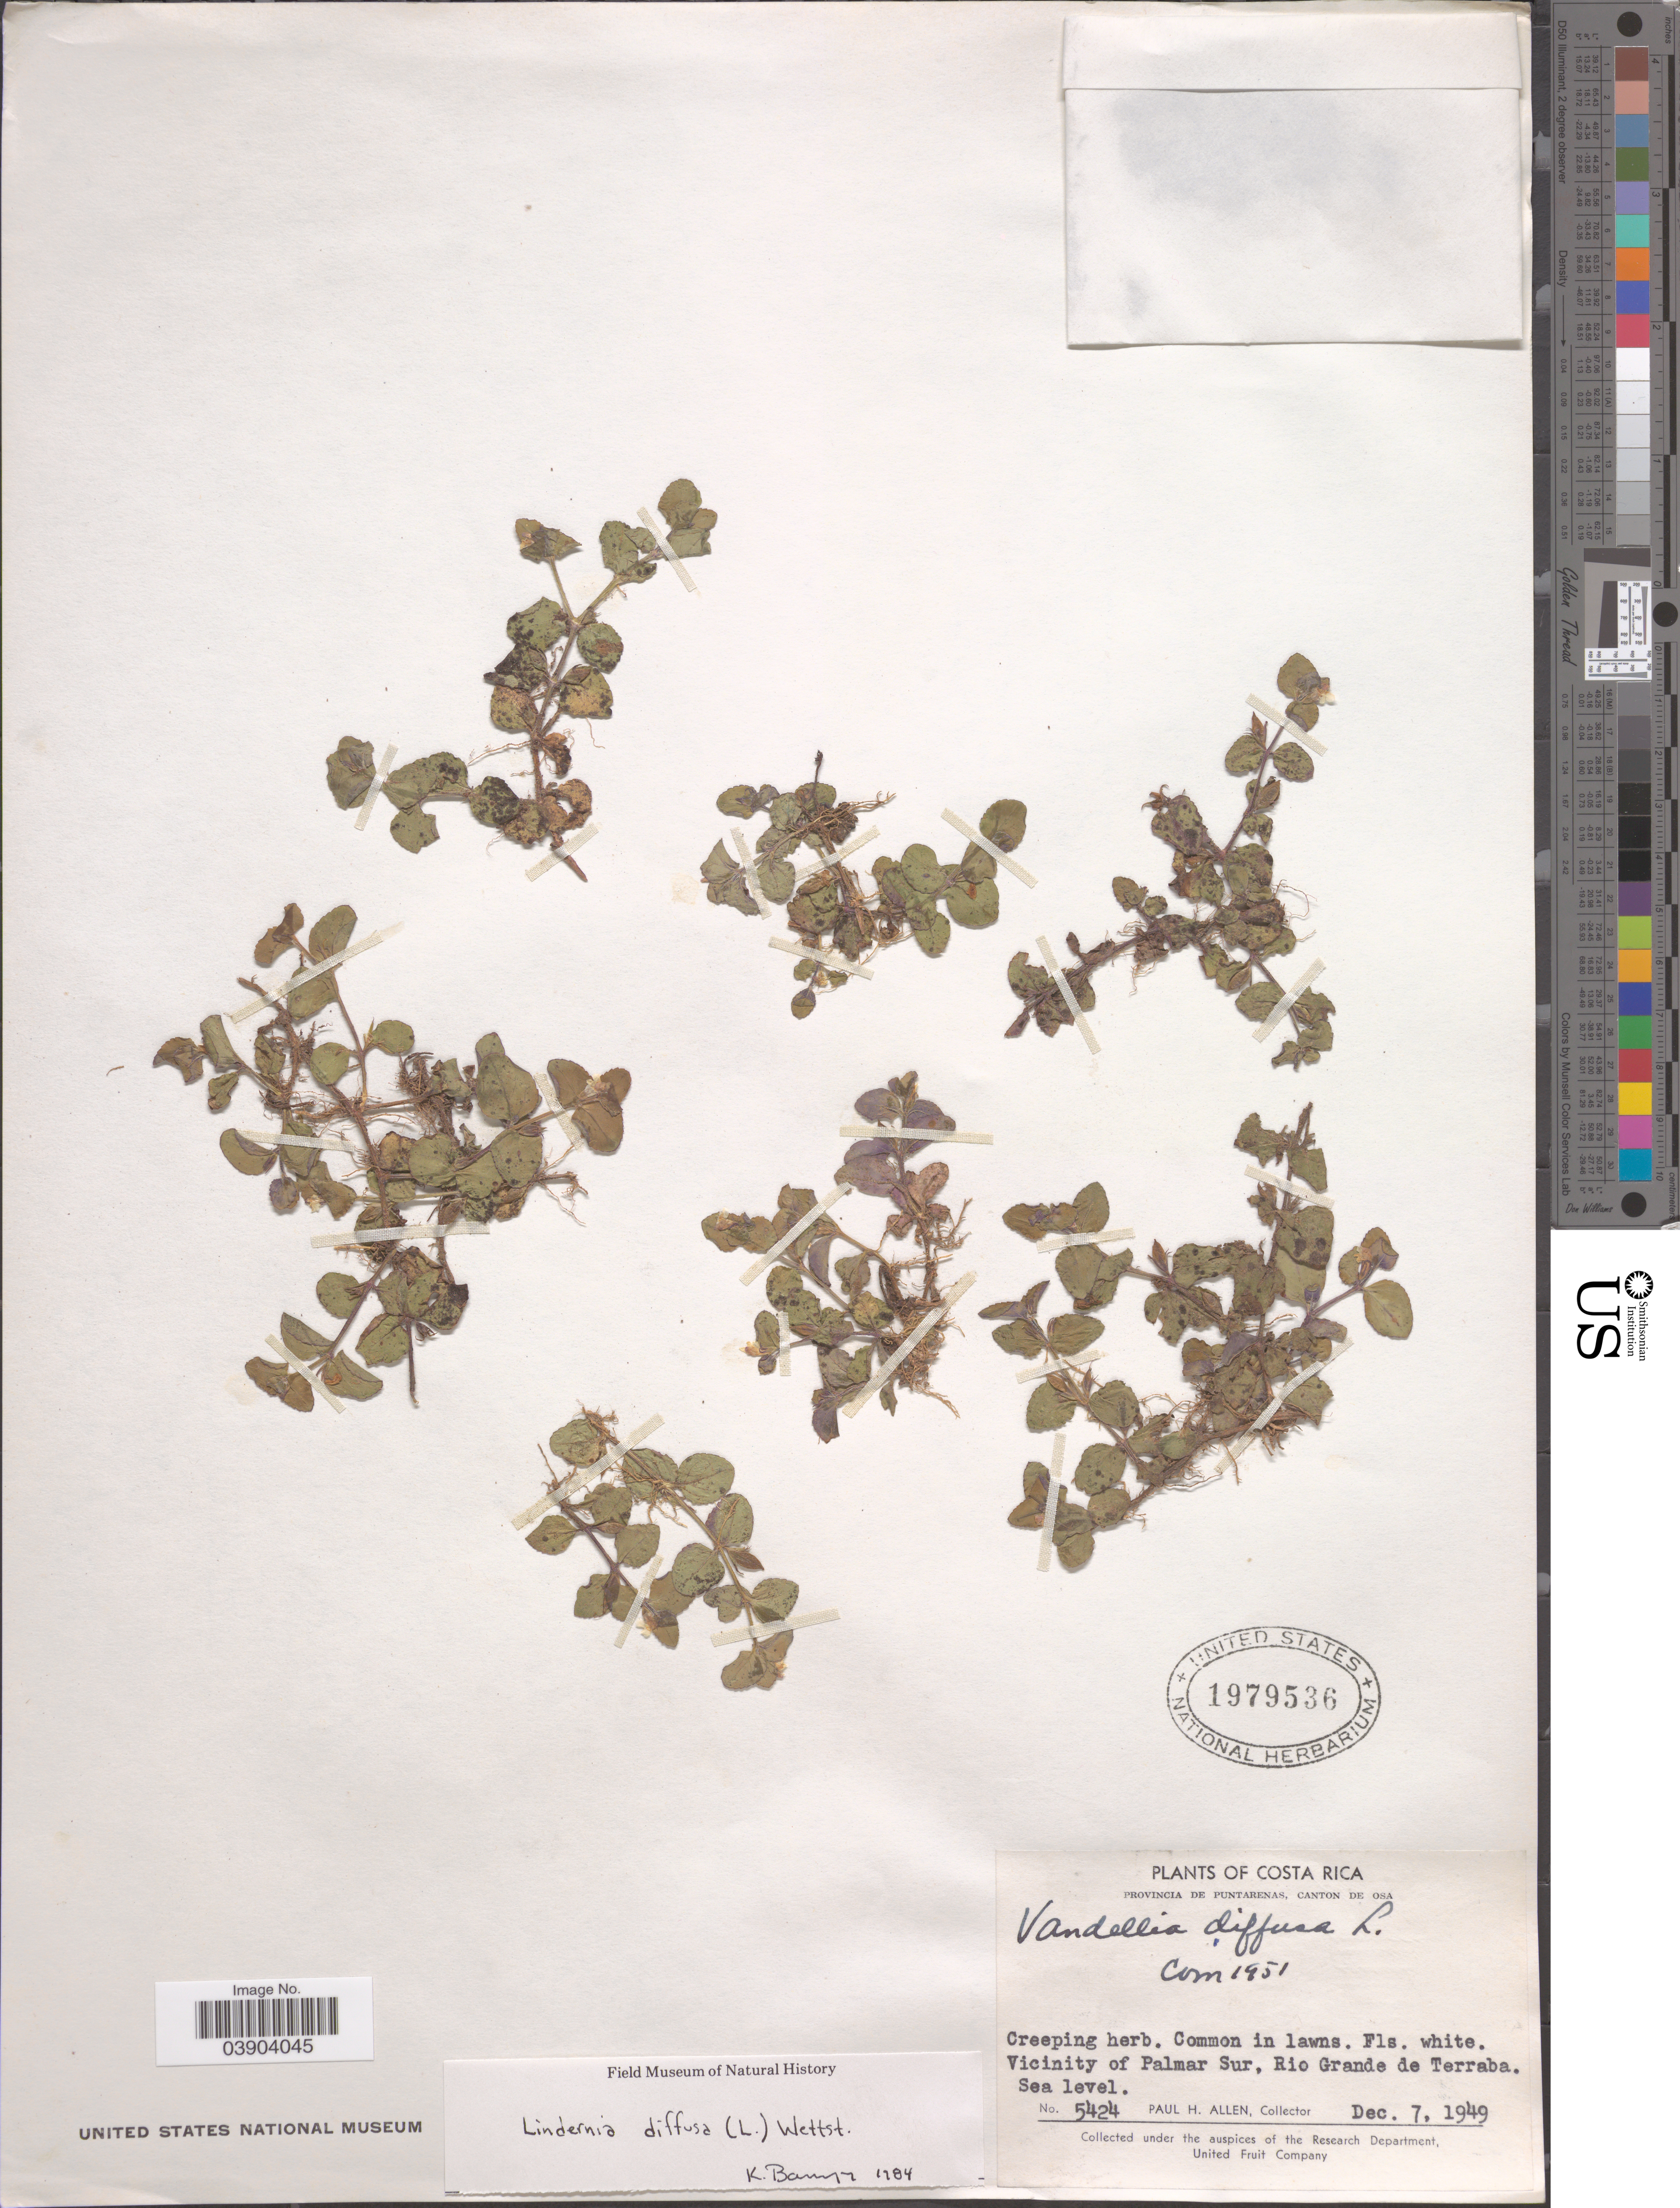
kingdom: Plantae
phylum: Tracheophyta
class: Magnoliopsida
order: Lamiales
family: Linderniaceae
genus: Lindernia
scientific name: Lindernia diffusa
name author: (L.) Wettst.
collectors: P. H. Allen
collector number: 5424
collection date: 1949-12-07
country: Costa Rica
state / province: Puntarenas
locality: Canton de Osa. Vicinity of Palmar Sur, Rio Grande de Terraba.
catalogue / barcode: US 1979536